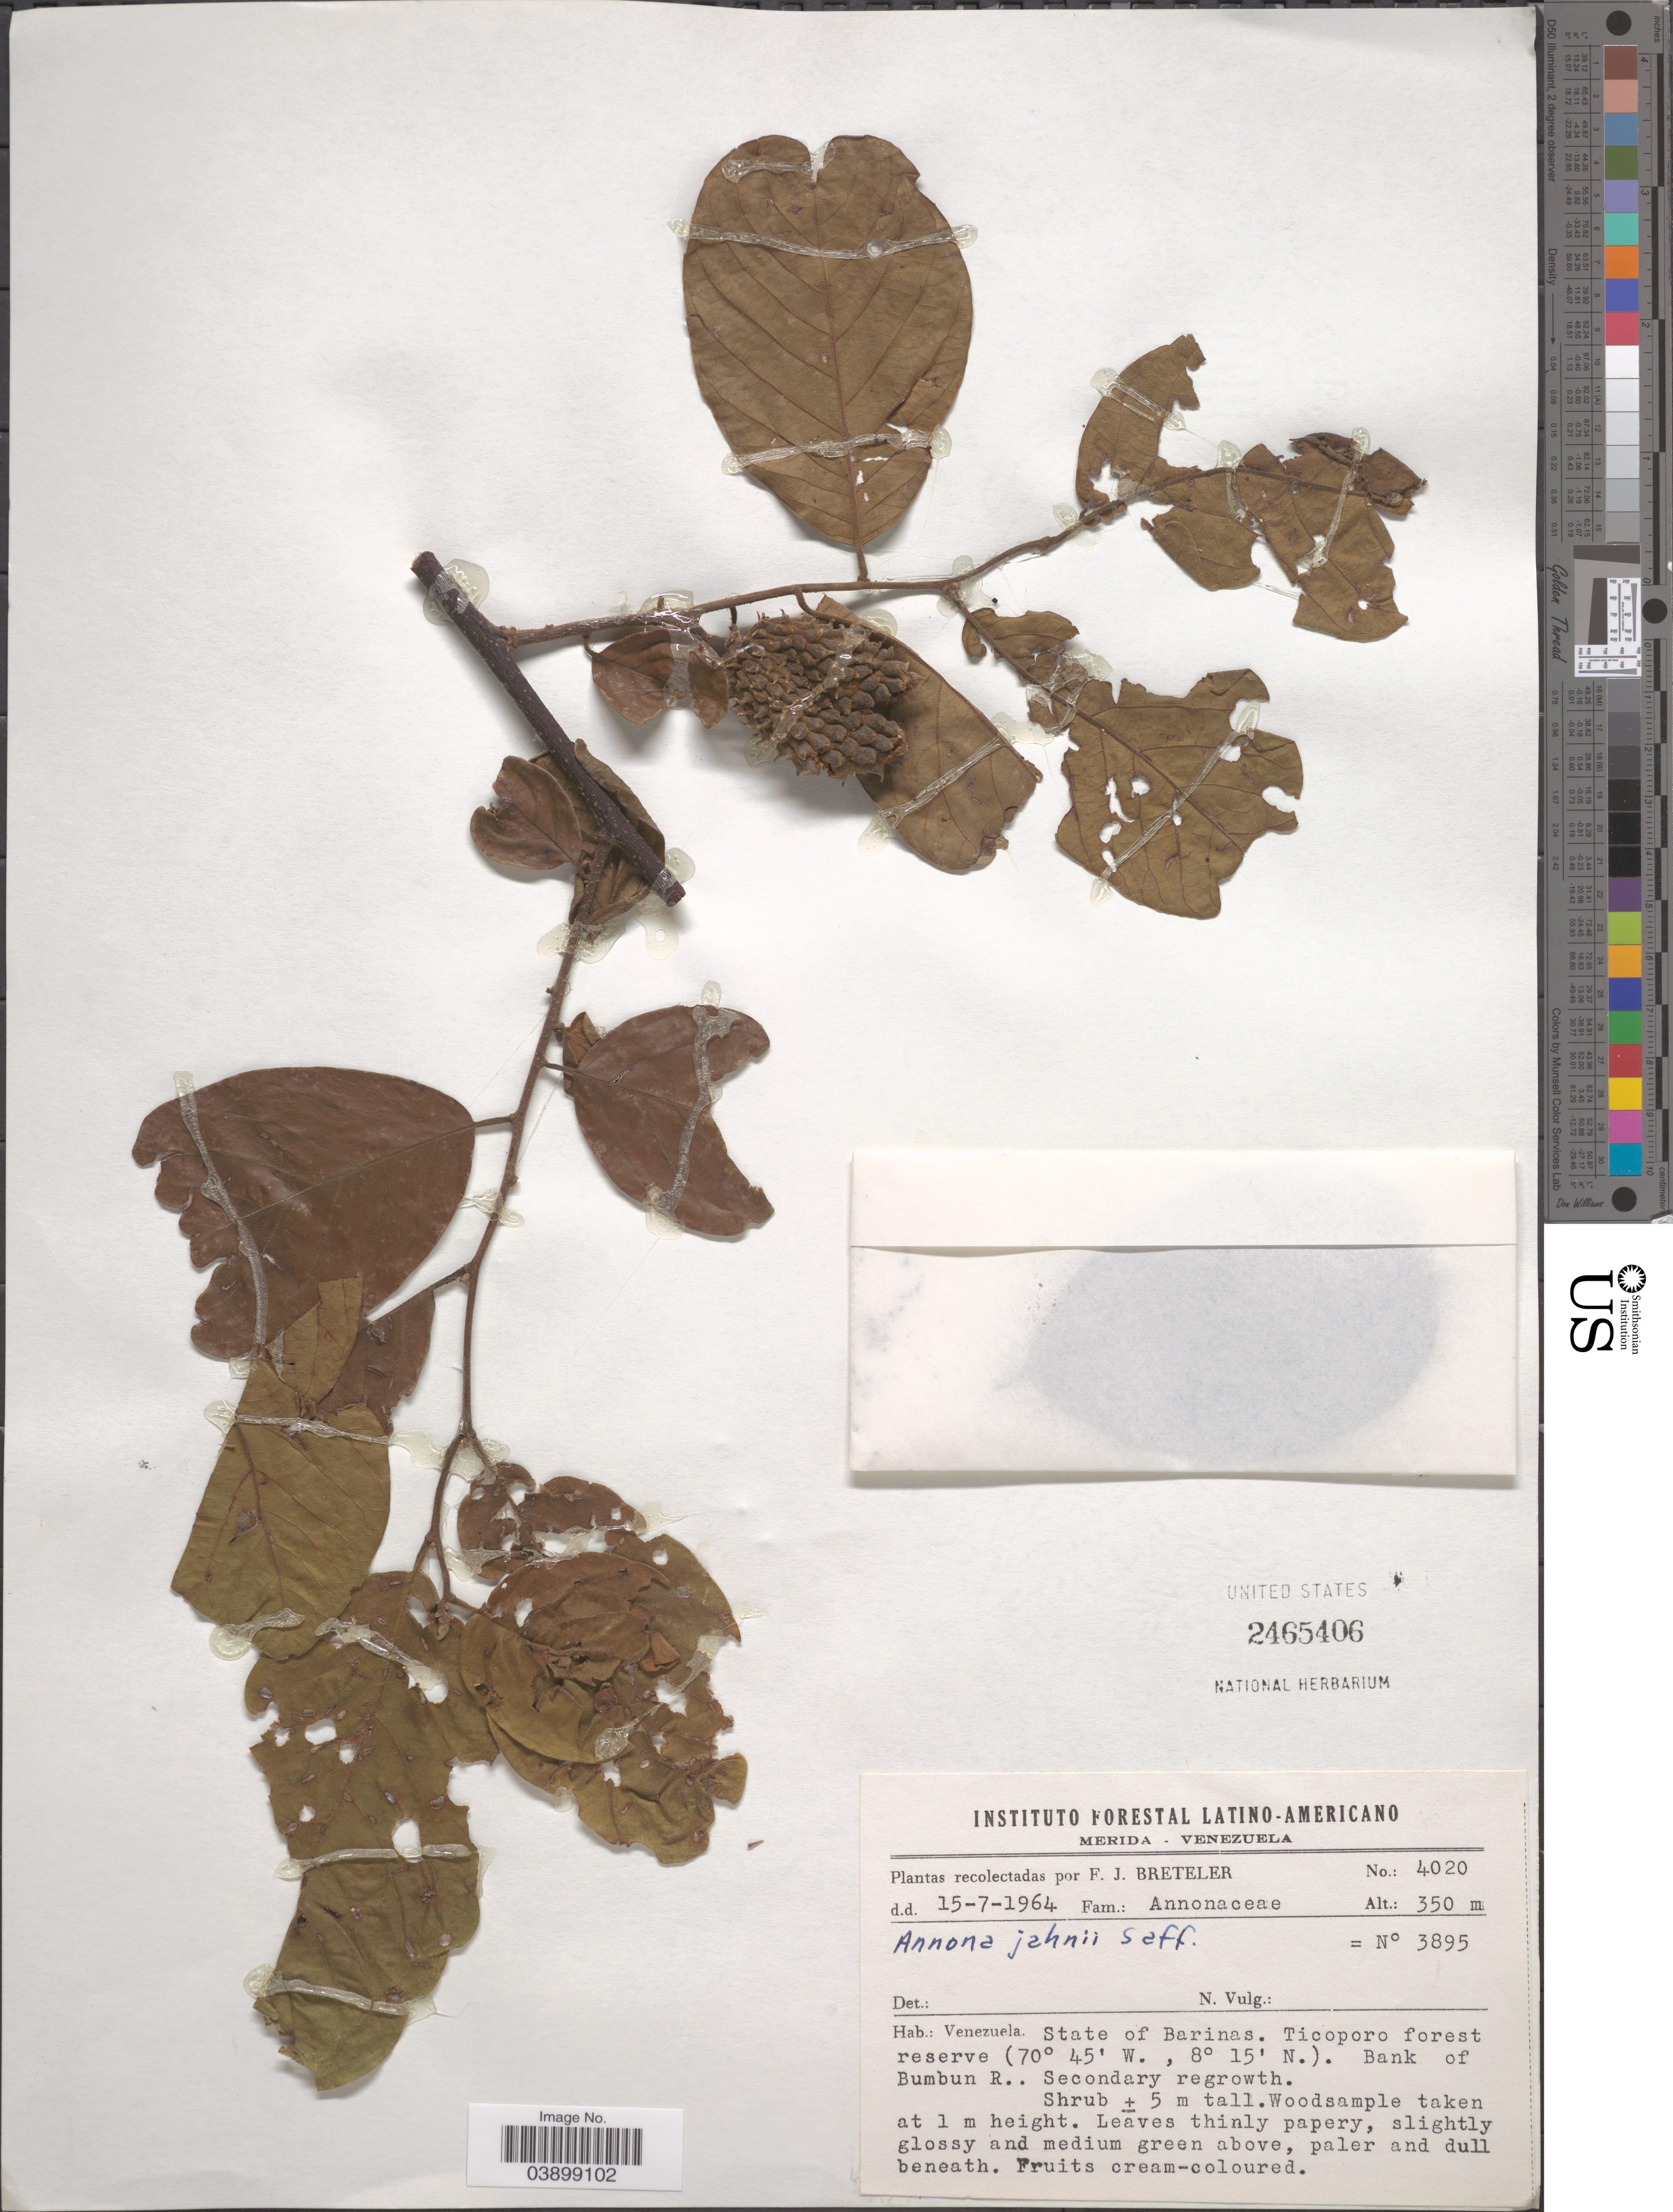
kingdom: Plantae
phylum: Tracheophyta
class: Magnoliopsida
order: Magnoliales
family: Annonaceae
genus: Annona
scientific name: Annona jahnii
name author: Saff.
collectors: F. J. Breteler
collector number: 4020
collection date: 1964-07-15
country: Venezuela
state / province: Barinas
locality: Ticoporo forest reserve. Bank of Bumbun R., Secondary regrowth.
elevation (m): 350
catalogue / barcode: US 2465406